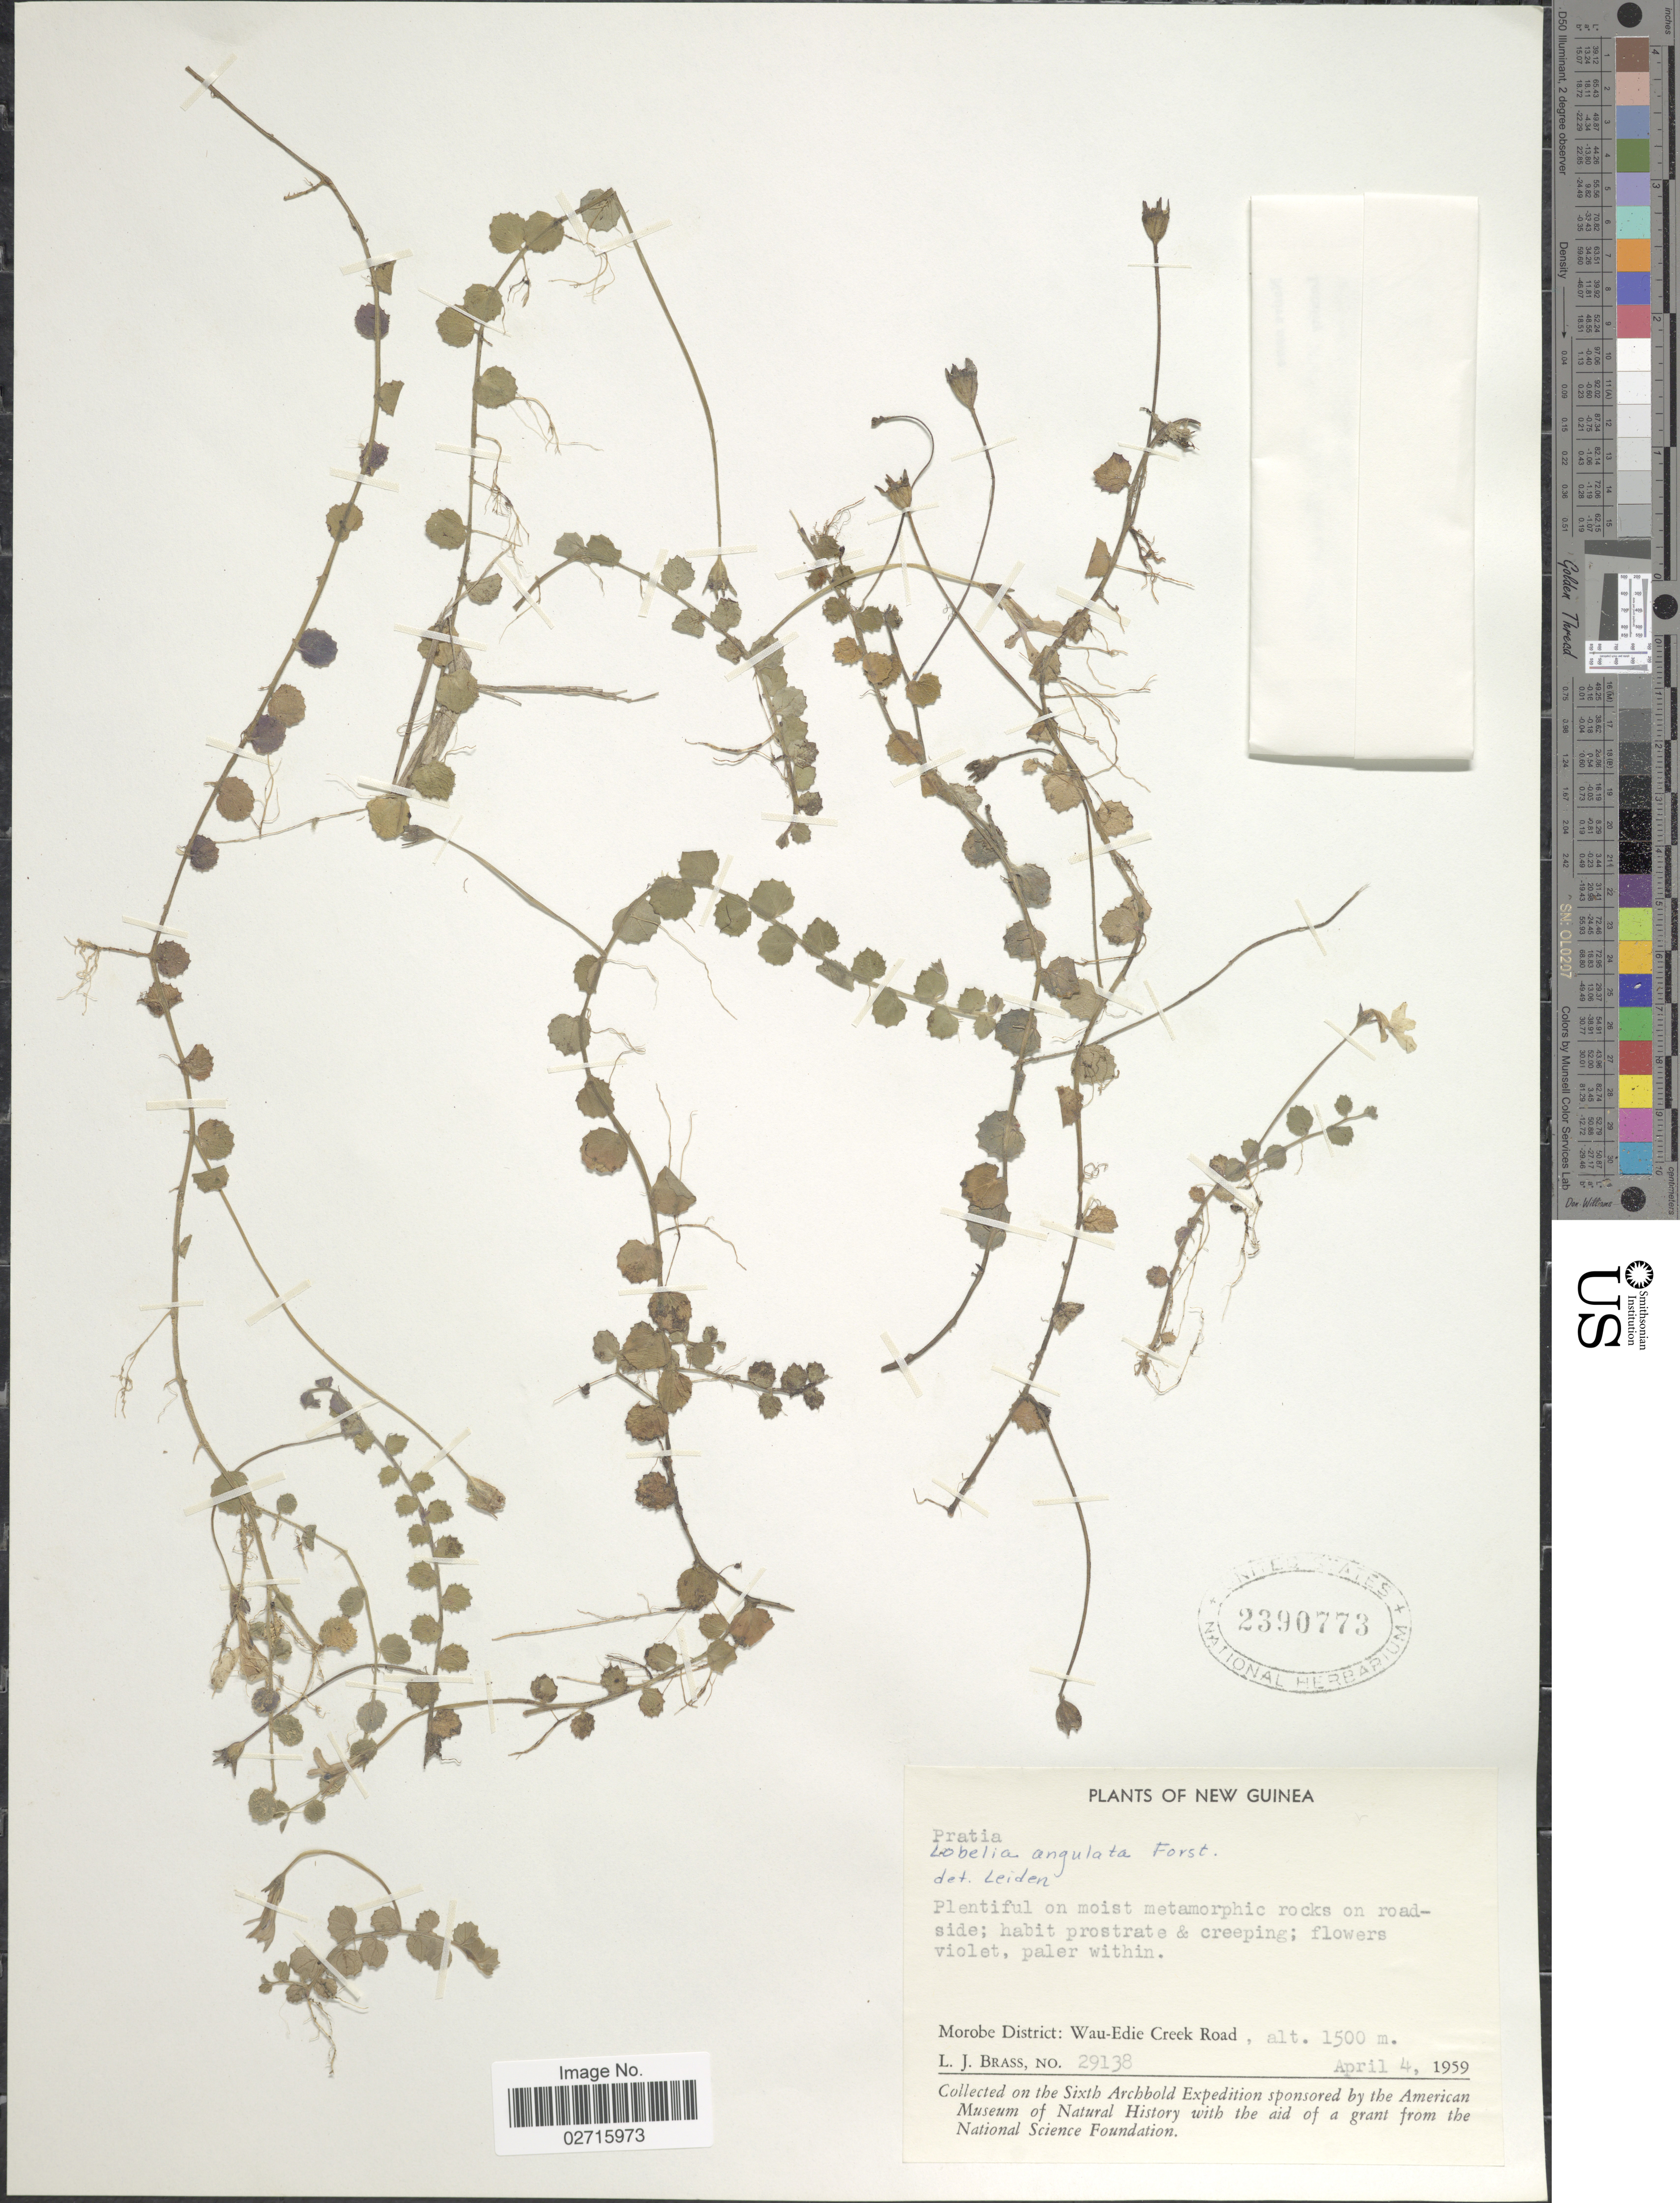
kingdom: Plantae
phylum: Tracheophyta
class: Magnoliopsida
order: Asterales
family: Campanulaceae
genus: Lobelia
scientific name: Lobelia angulata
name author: G. Forst.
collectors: L. J. Brass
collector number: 29138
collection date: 1959-04-04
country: Papua New Guinea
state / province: Morobe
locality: New Guinea, on roadside, Wau-Edie Creek Road.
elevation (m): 1500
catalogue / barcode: US 2390773